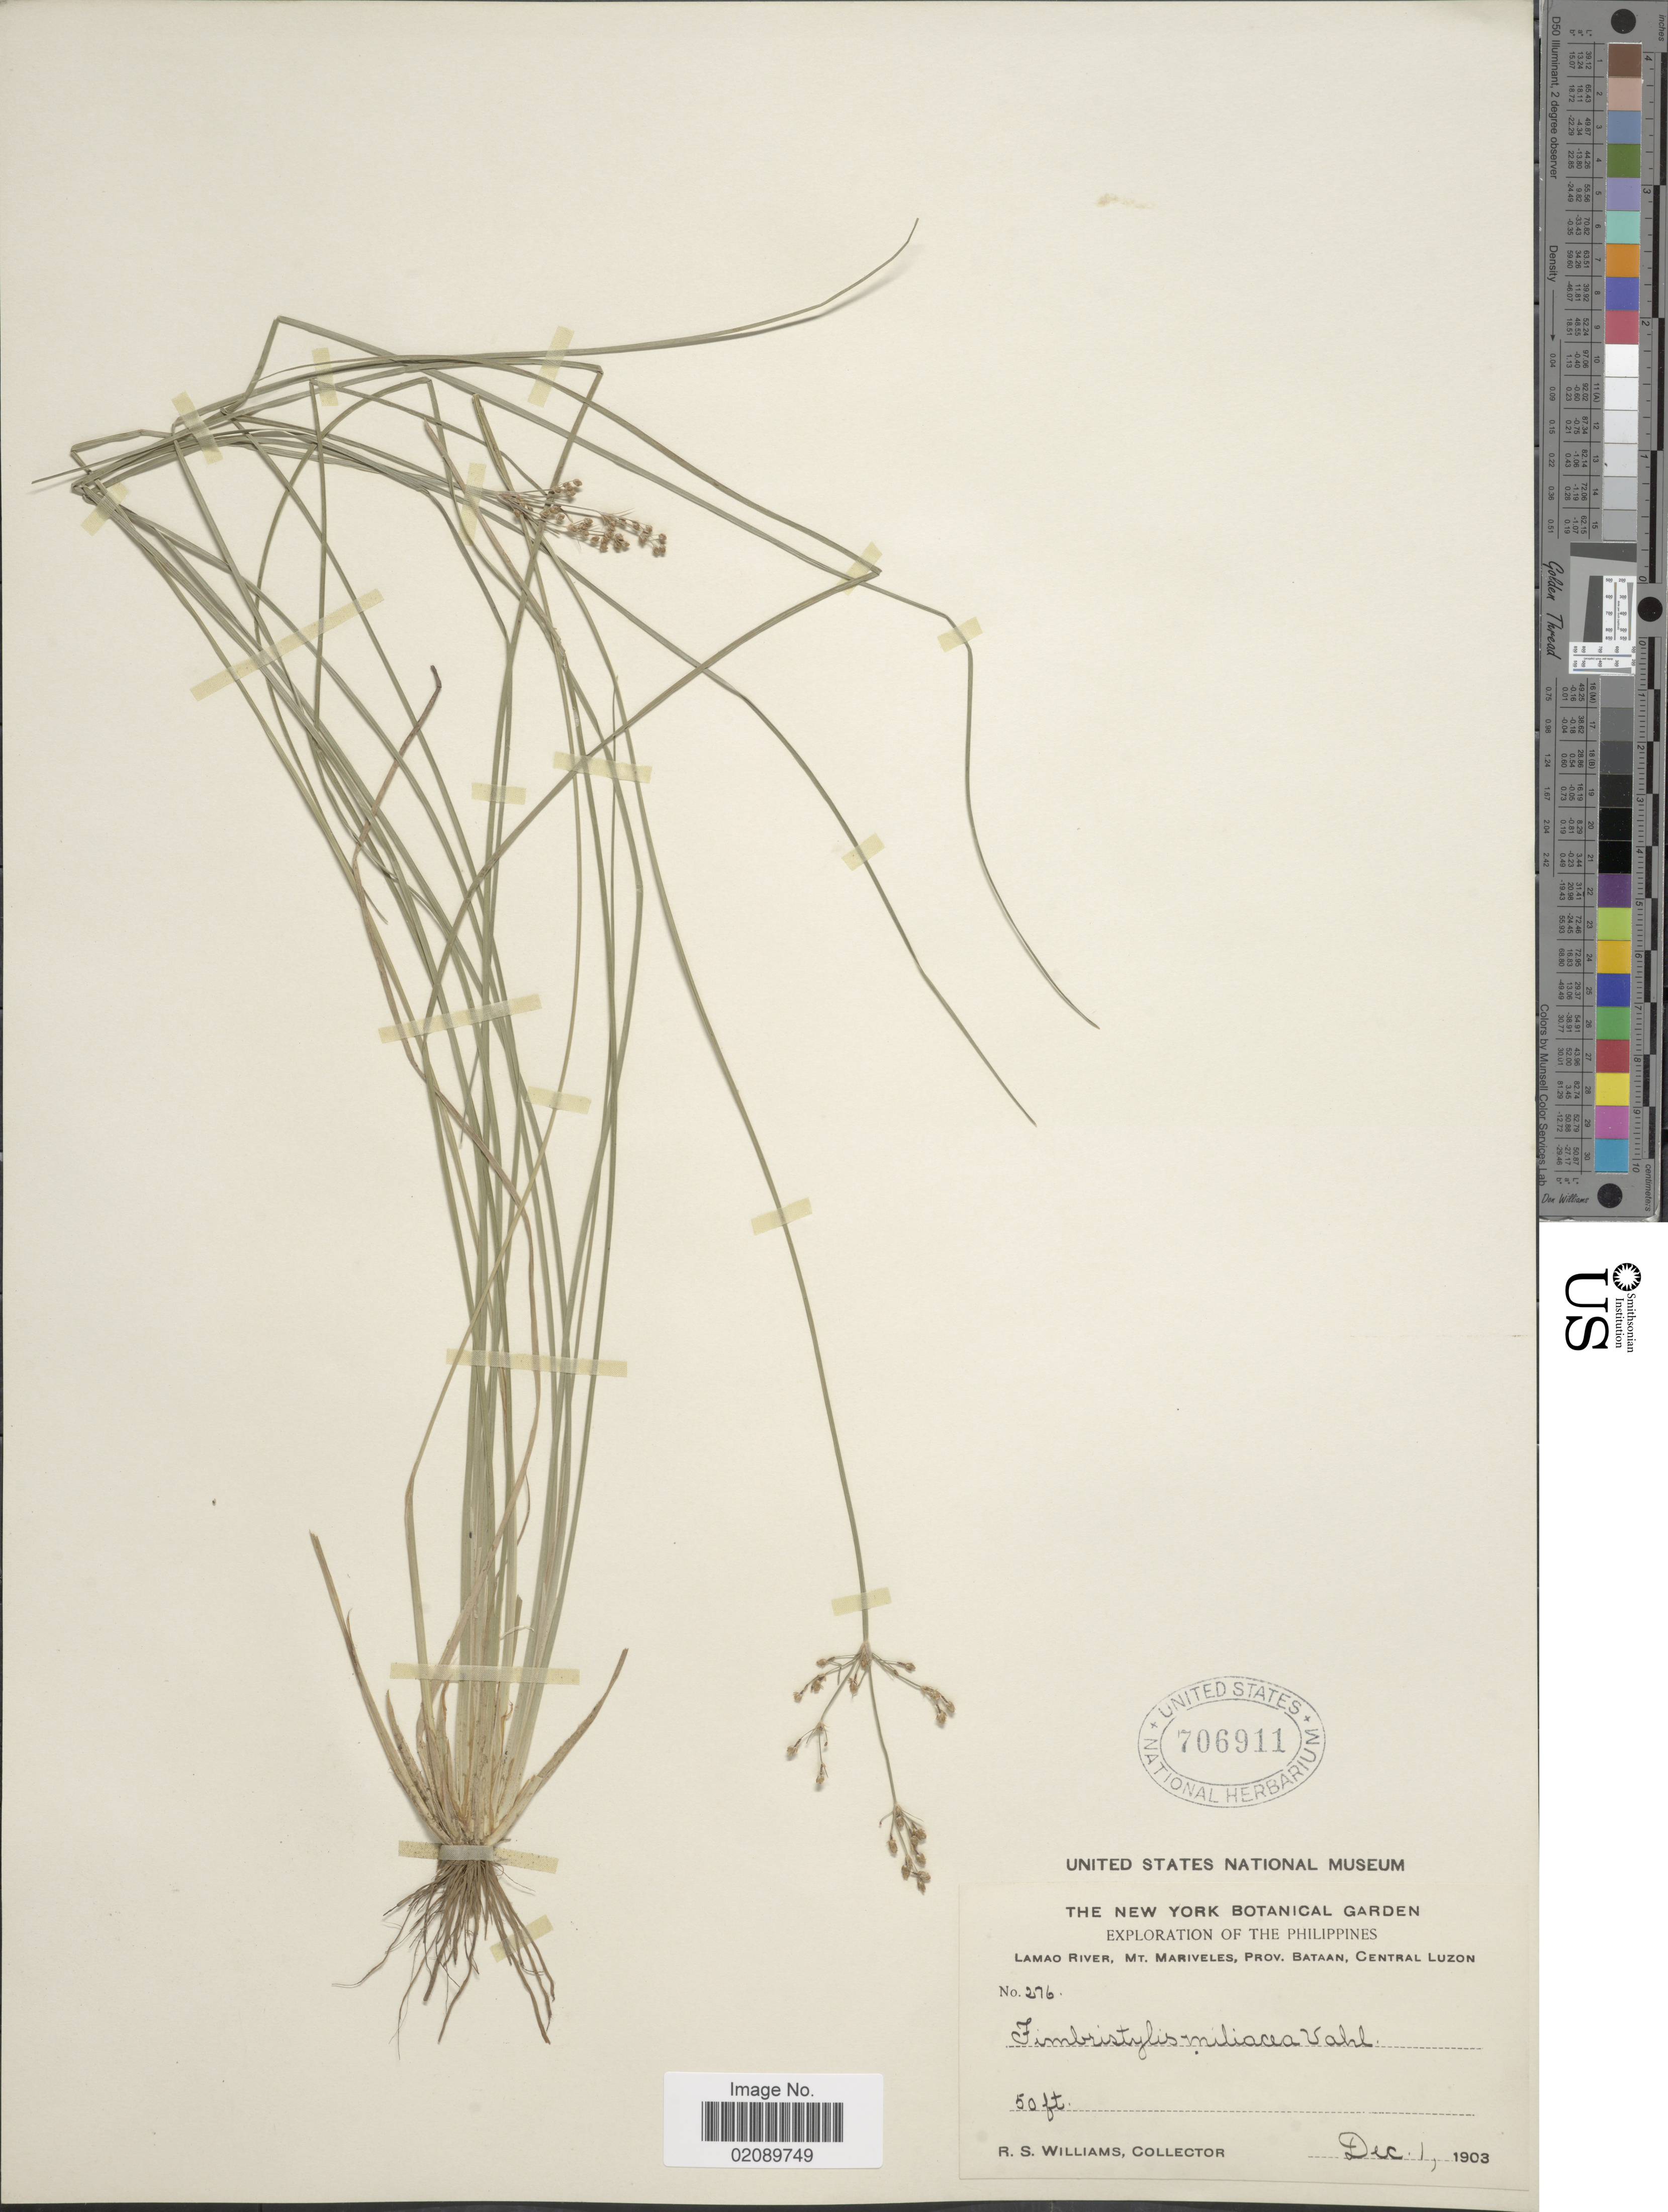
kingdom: Plantae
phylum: Tracheophyta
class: Liliopsida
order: Poales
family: Cyperaceae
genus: Fimbristylis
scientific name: Fimbristylis littoralis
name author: Gaudich.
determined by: Strong, M. T., (US), Smithsonian Institution - National Museum of Natural History (UNITED STATES)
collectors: R. S. Williams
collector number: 276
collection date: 1903-12-01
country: Philippines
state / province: Central Luzon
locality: Lamao River, Mt. Mariveles, Prov. Bataan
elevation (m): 15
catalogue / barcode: US 706911